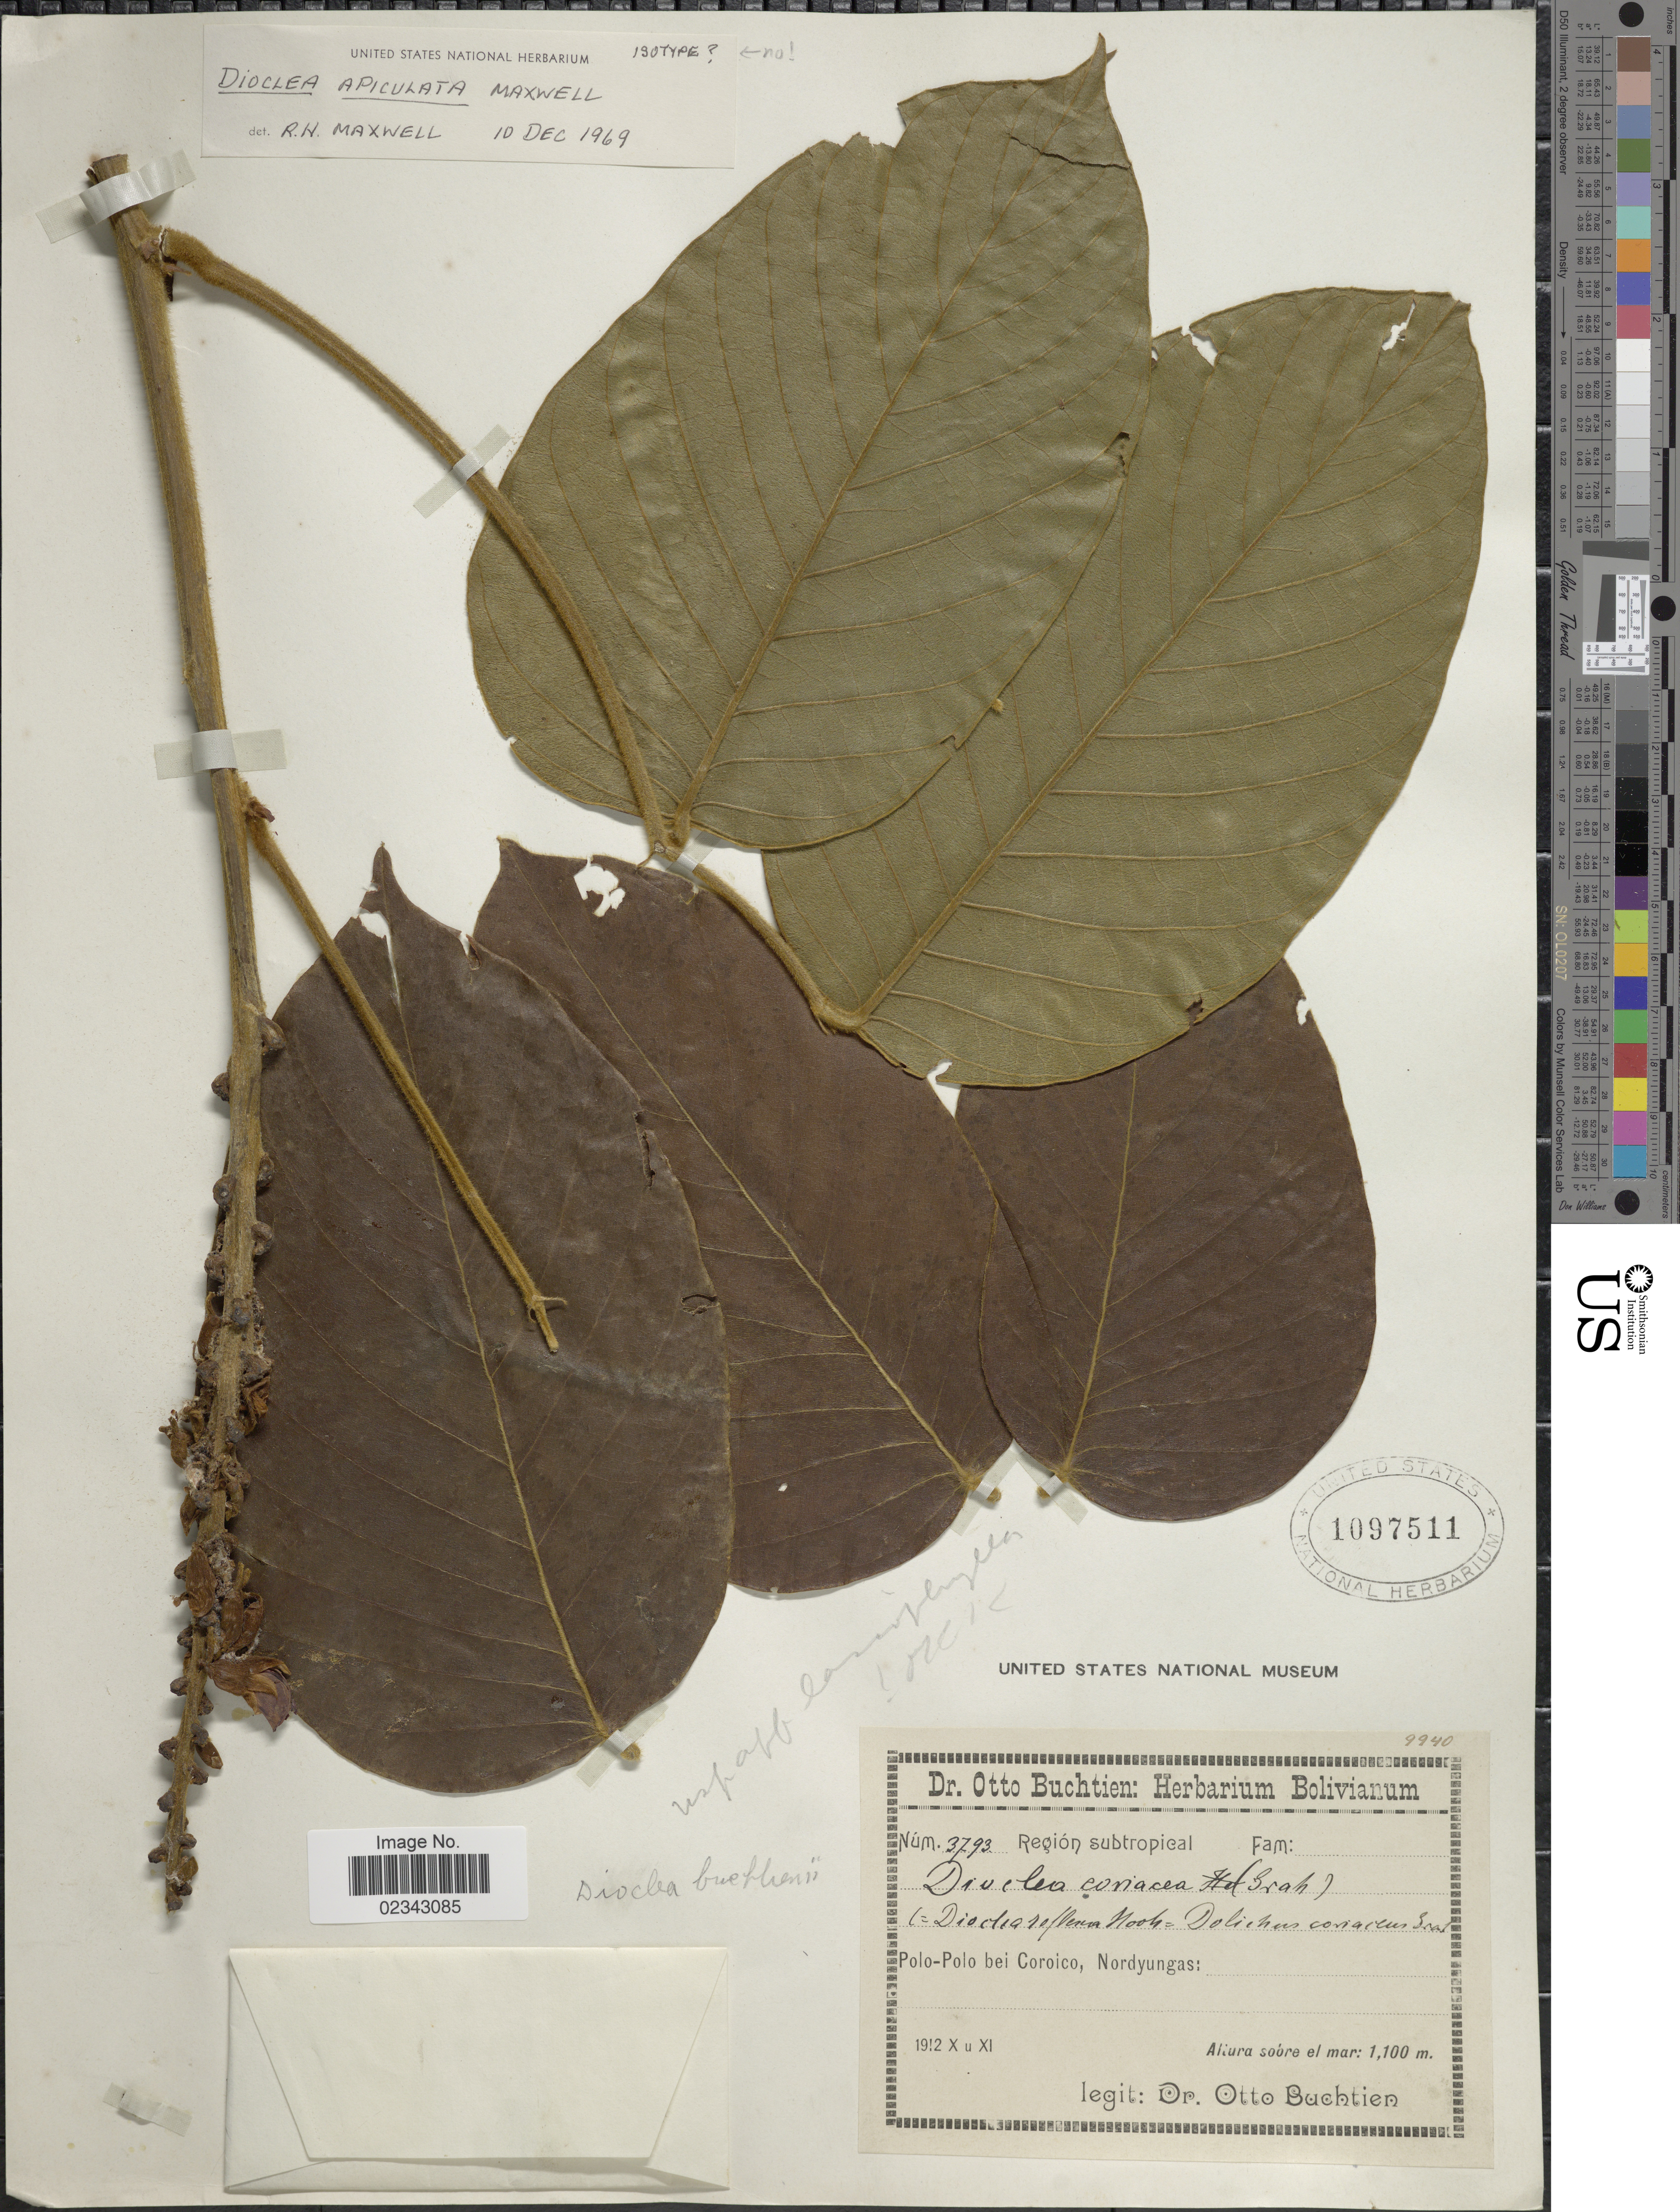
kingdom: Plantae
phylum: Tracheophyta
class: Magnoliopsida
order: Fabales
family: Fabaceae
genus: Macropsychanthus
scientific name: Macropsychanthus apiculatus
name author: (R.H. Maxwell) L.P. Queiroz & Snak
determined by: Strong, Mark T., (BOT), Smithsonian Institution - National Museum of Natural History (UNITED STATES)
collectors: O. Buchtien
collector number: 3793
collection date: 1912-10/1912-11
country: Bolivia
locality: Región subtropical, Polo-Polo bei Coroico, Nordyungas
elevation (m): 1100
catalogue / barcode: US 1097511